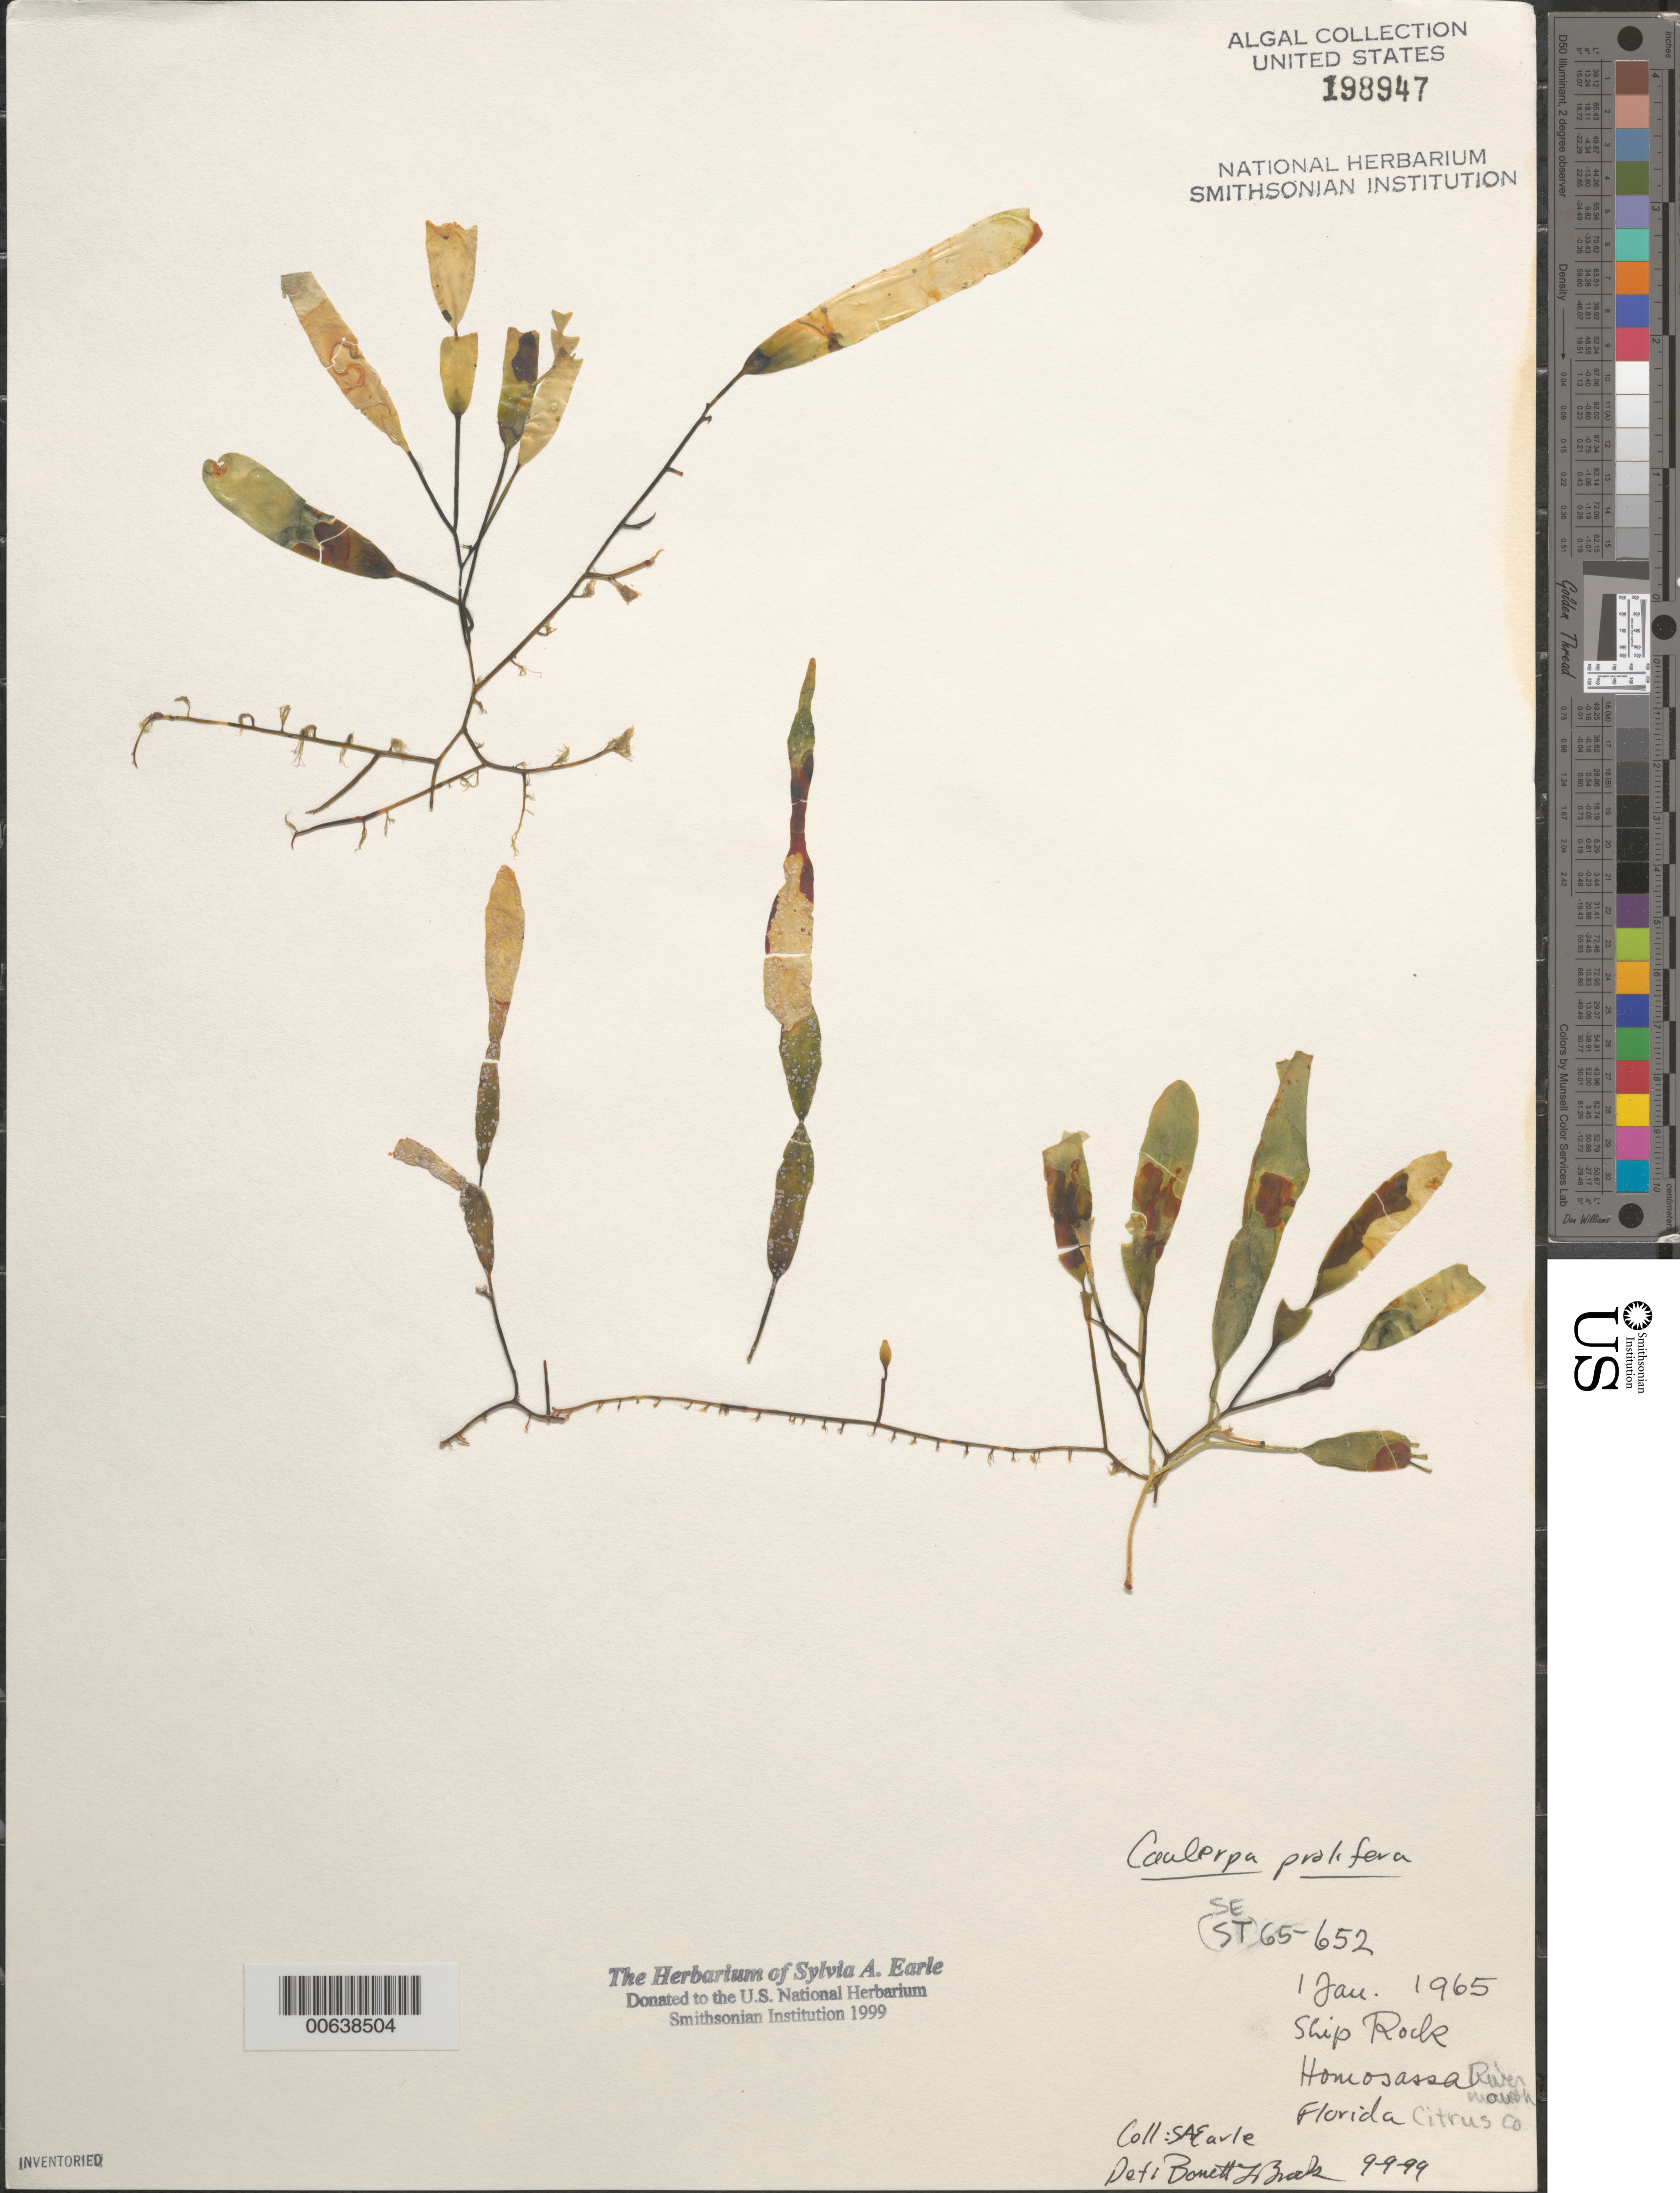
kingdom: Plantae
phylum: Chlorophyta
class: Ulvophyceae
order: Bryopsidales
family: Caulerpaceae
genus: Caulerpa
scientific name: Caulerpa prolifera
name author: (Forssk.) J.V.Lamouroux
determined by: Brooks, B. L., (BOT), Smithsonian Institution - National Museum of Natural History (UNITED STATES)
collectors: S. A. Earle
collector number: Se 65652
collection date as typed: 01 Jan 1965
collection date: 1965-01-01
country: United States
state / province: Florida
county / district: Citrus County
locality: Homosassa River mouth, Ship Rock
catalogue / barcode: US 198947